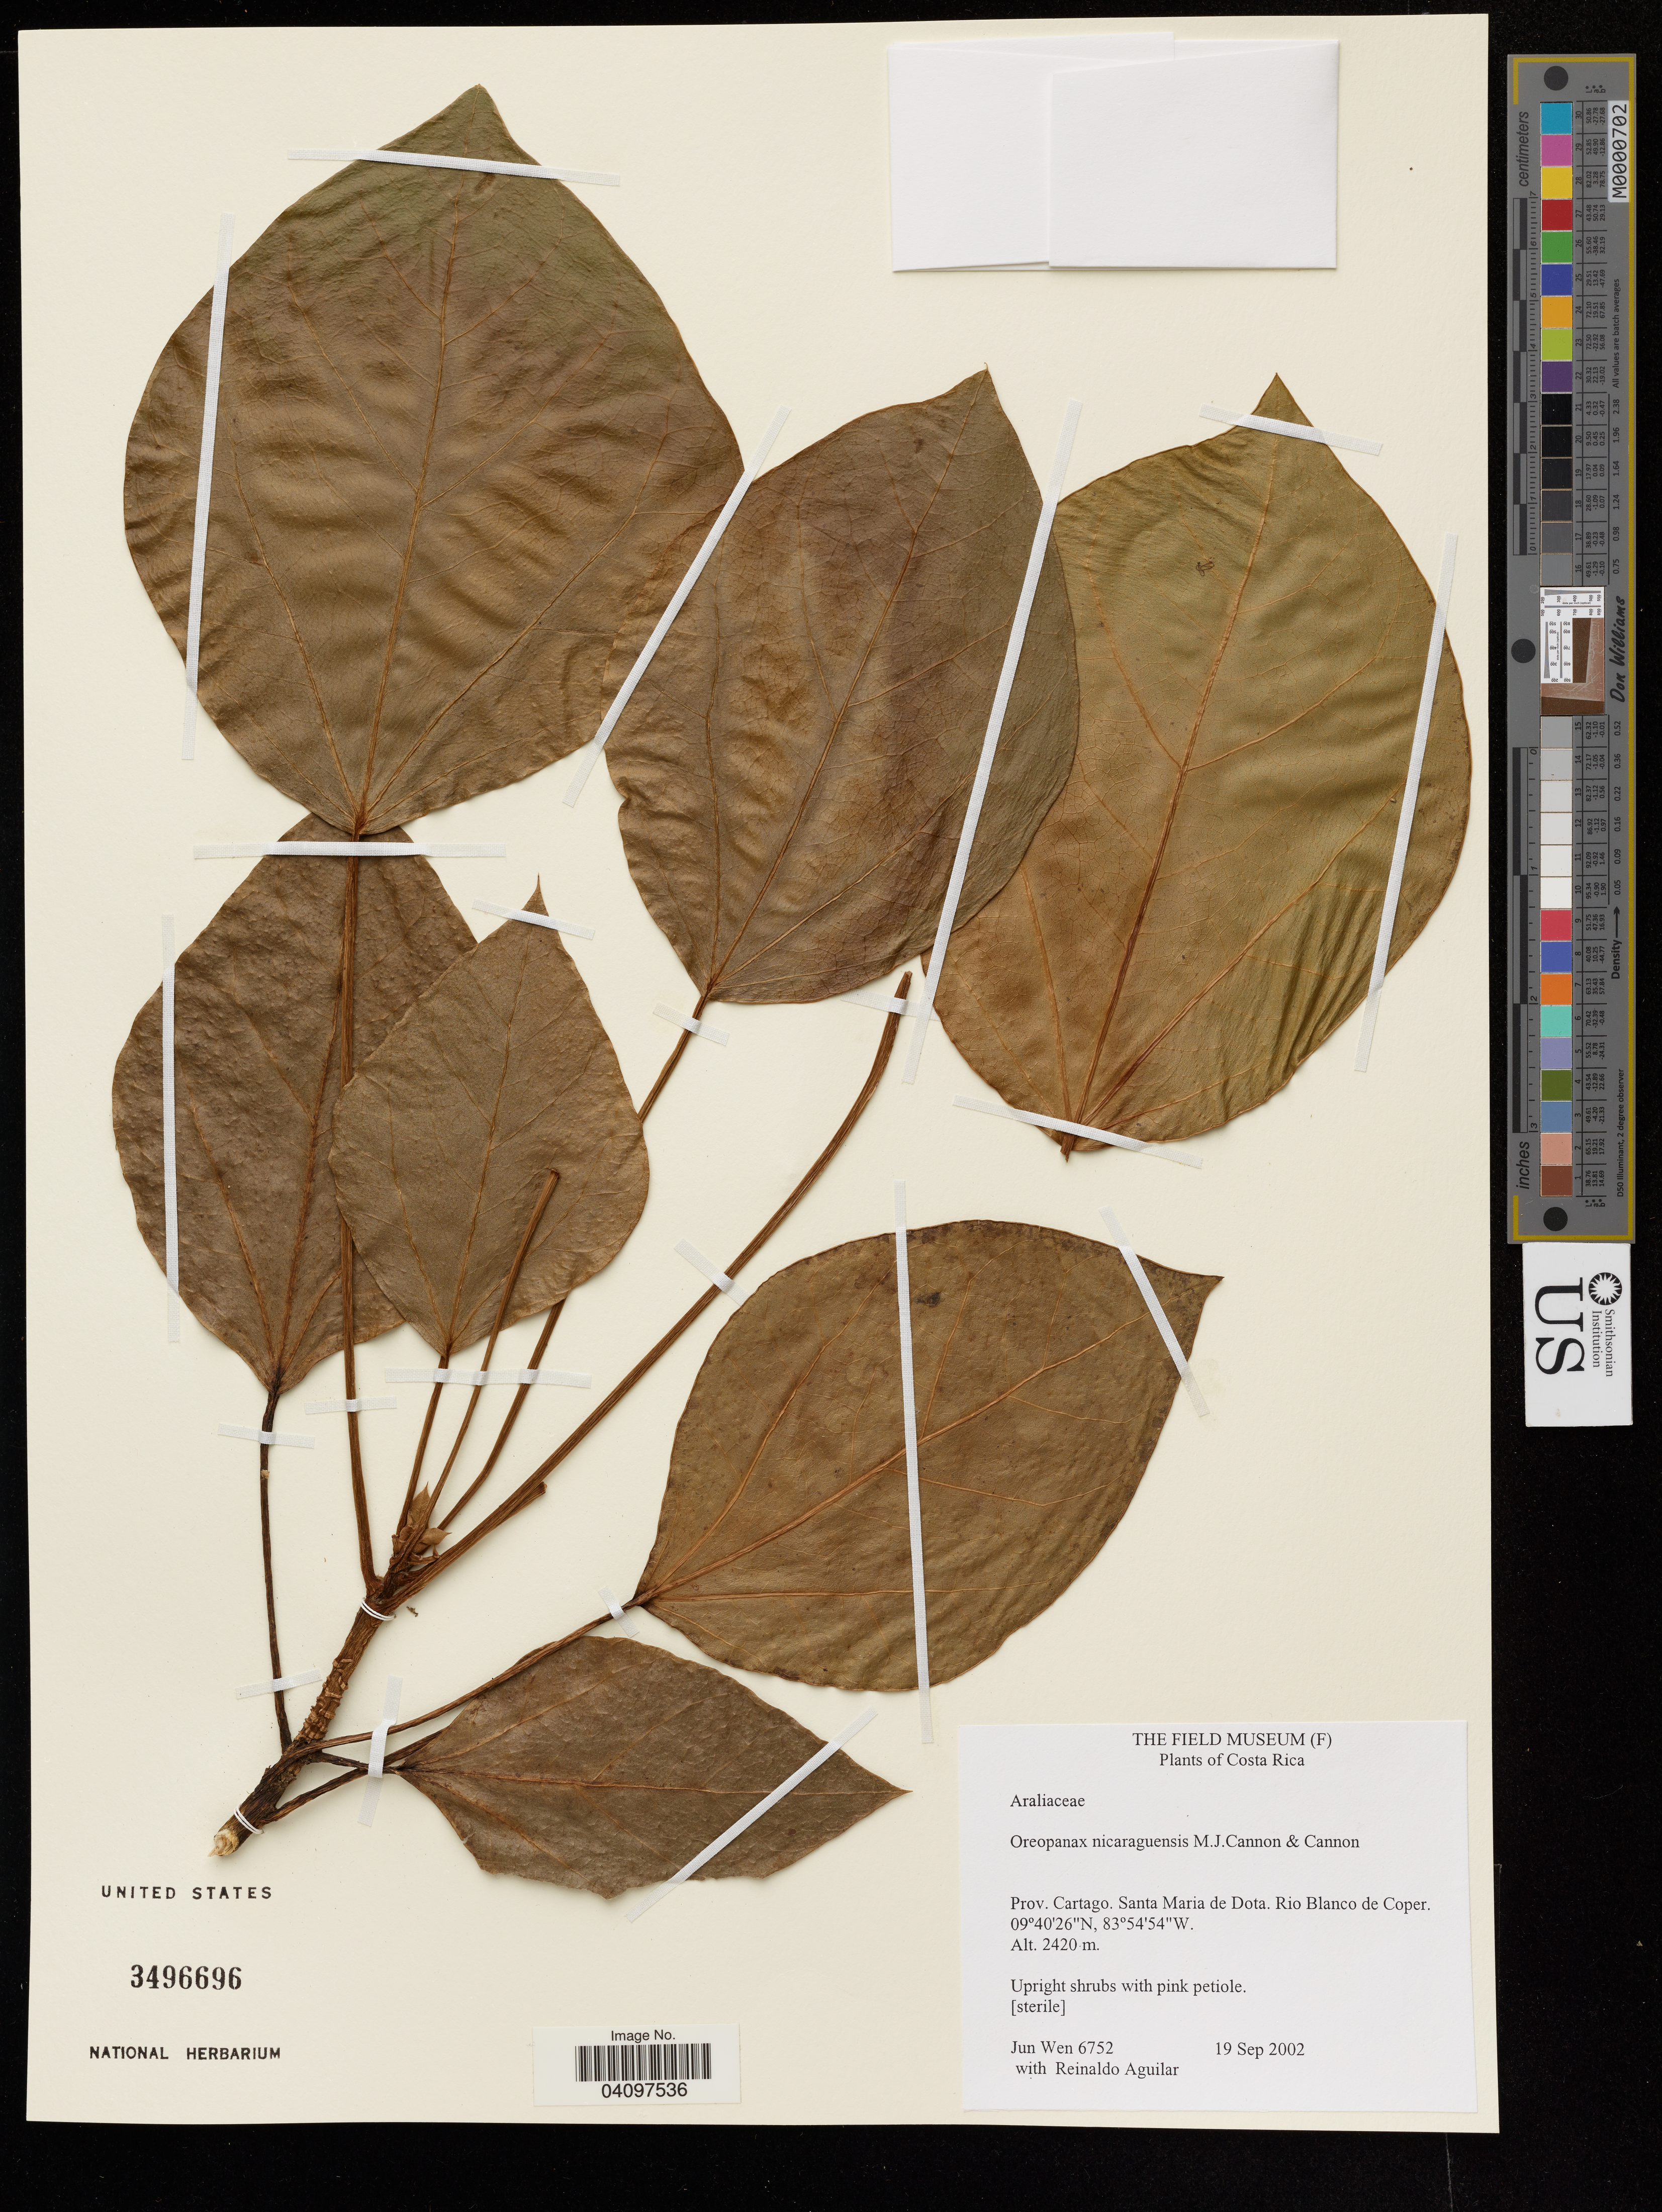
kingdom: Plantae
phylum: Tracheophyta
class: Magnoliopsida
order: Apiales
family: Araliaceae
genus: Oreopanax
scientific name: Oreopanax nicaraguensis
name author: M.J. Cannon & J. Cannon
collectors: J. Wen & R. Aguilar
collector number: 6752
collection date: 2002-09-19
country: Costa Rica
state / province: Cartago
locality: Santa Maria de Dota. Rio Blanco de Coper.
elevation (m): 2420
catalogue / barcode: US 3496696